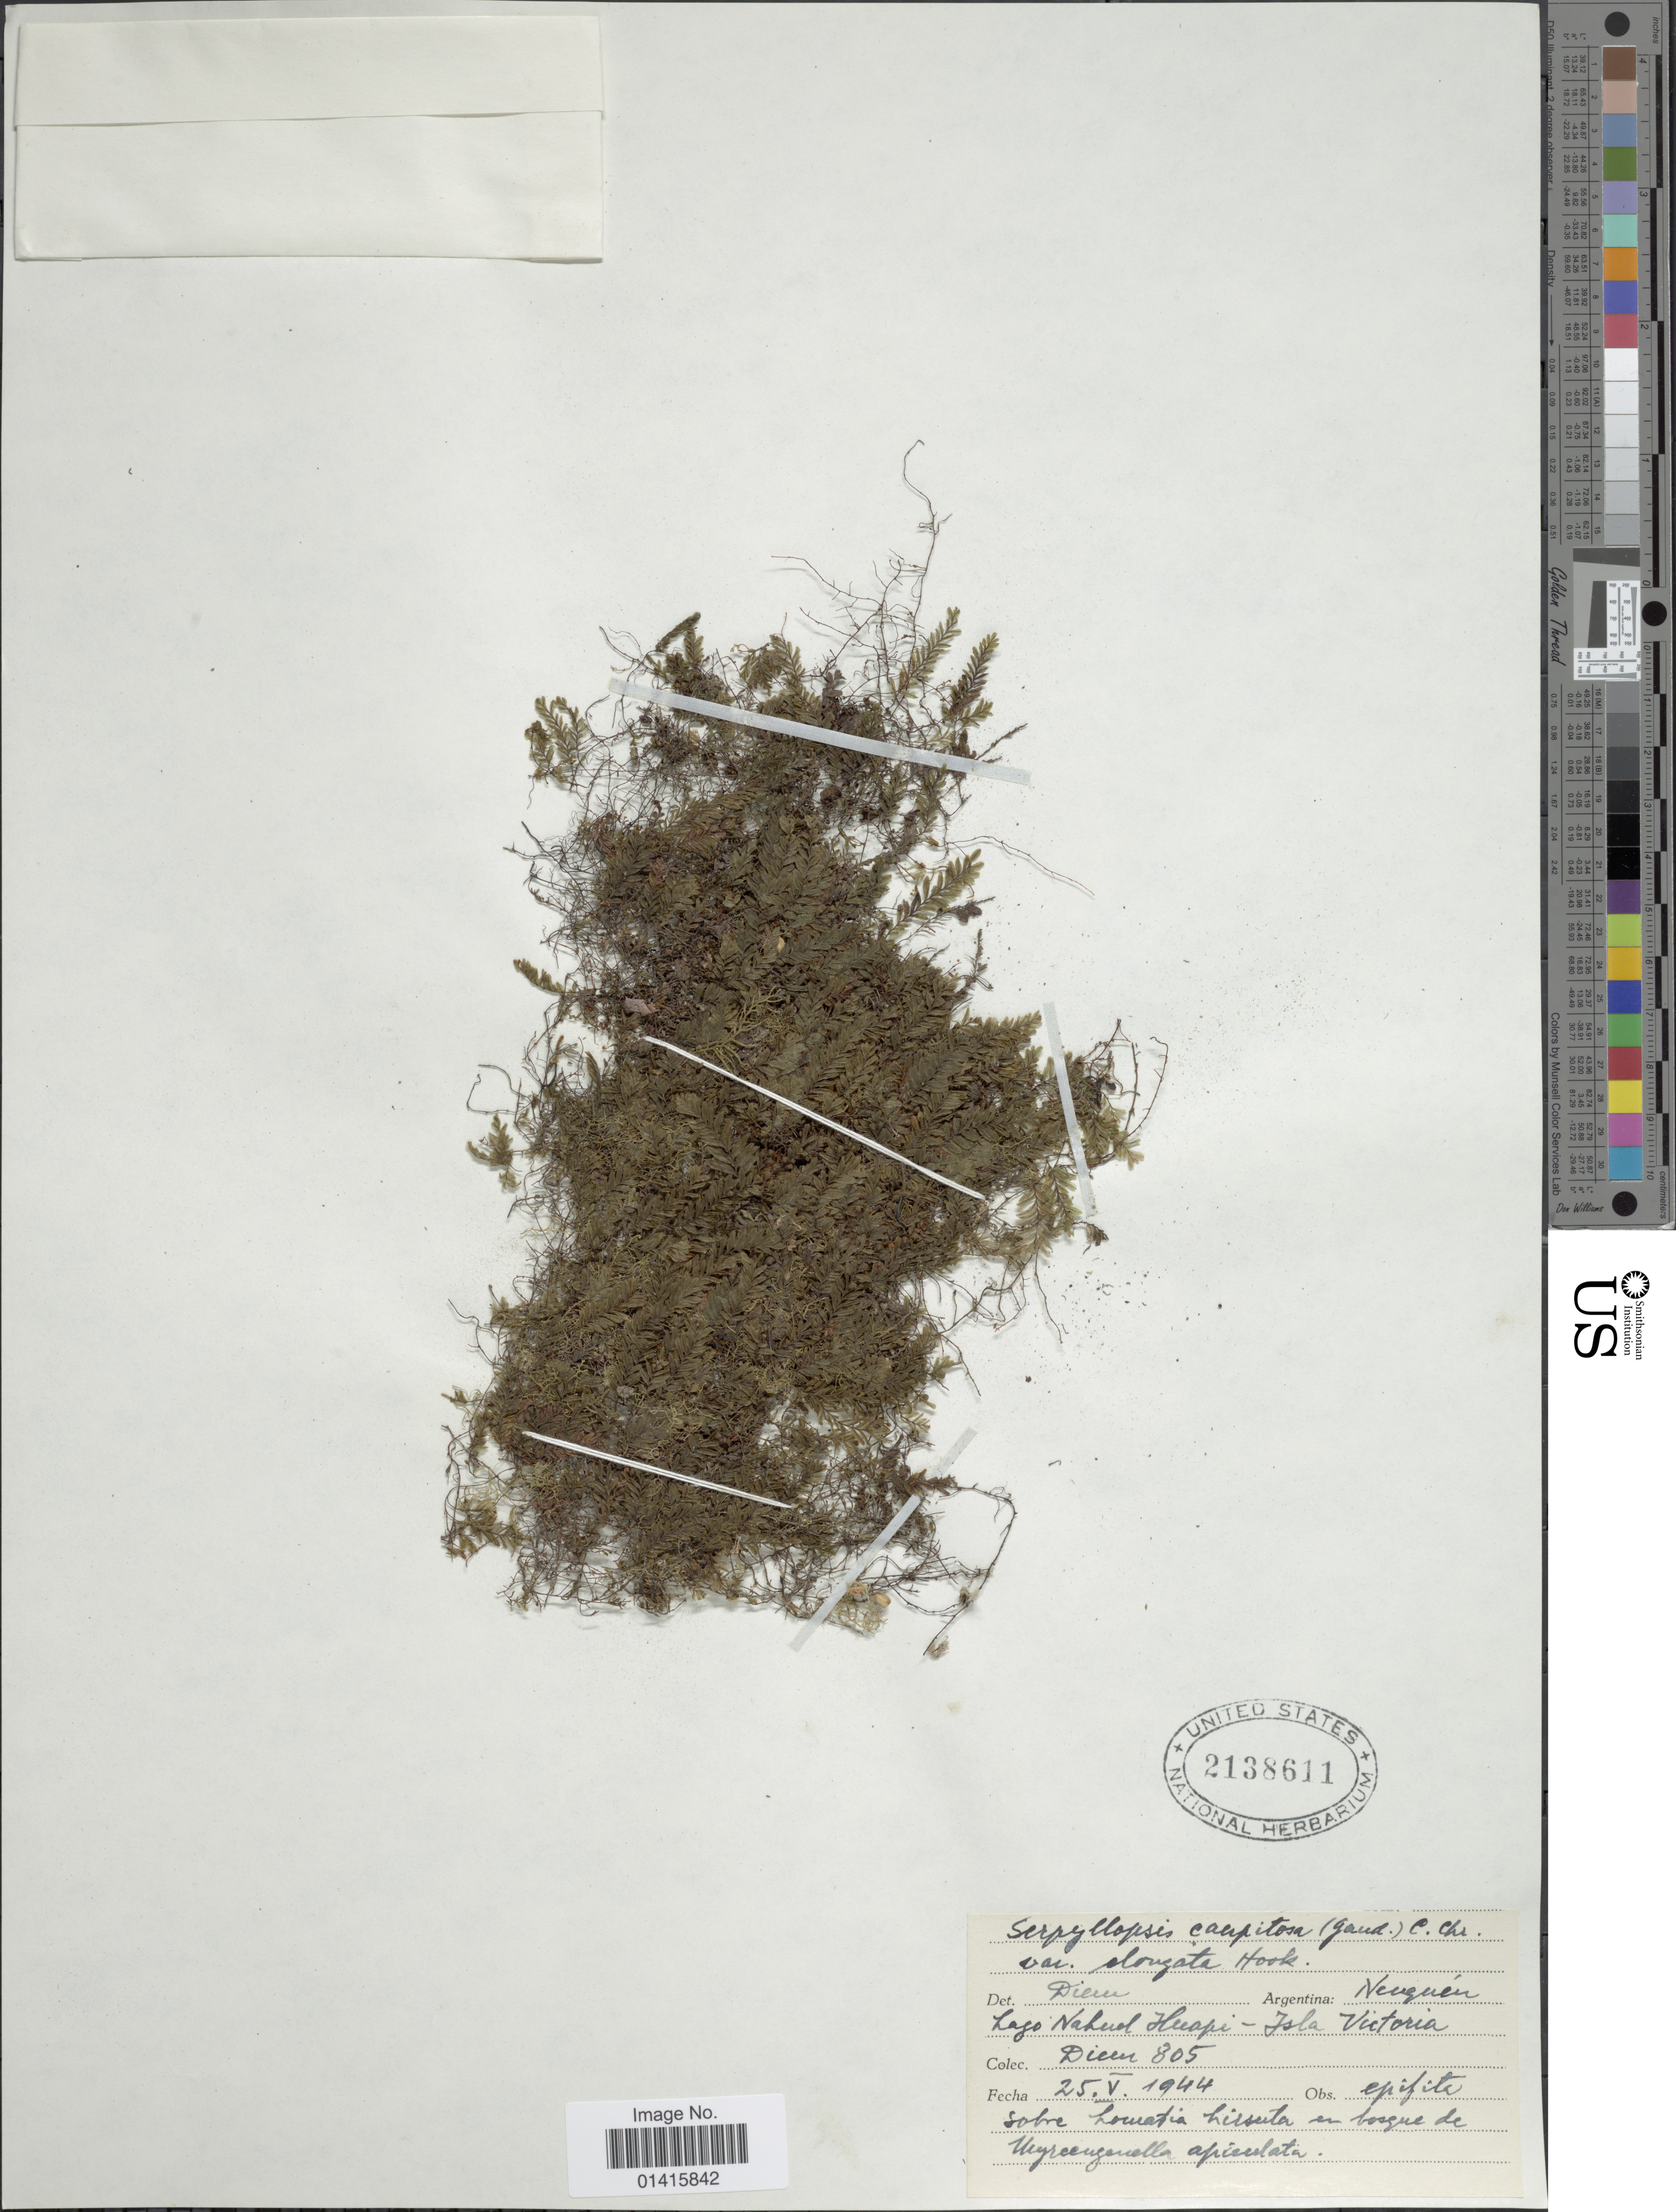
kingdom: Plantae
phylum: Tracheophyta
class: Polypodiopsida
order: Hymenophyllales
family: Hymenophyllaceae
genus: Hymenophyllum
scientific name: Hymenophyllum caespitosum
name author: Gaudich.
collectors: Diem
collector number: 805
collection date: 1944-05-25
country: Argentina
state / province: Neuquen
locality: Argentina Neuquén, Lago Nahuel Huapi - isla Victoria.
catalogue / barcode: US 2138611